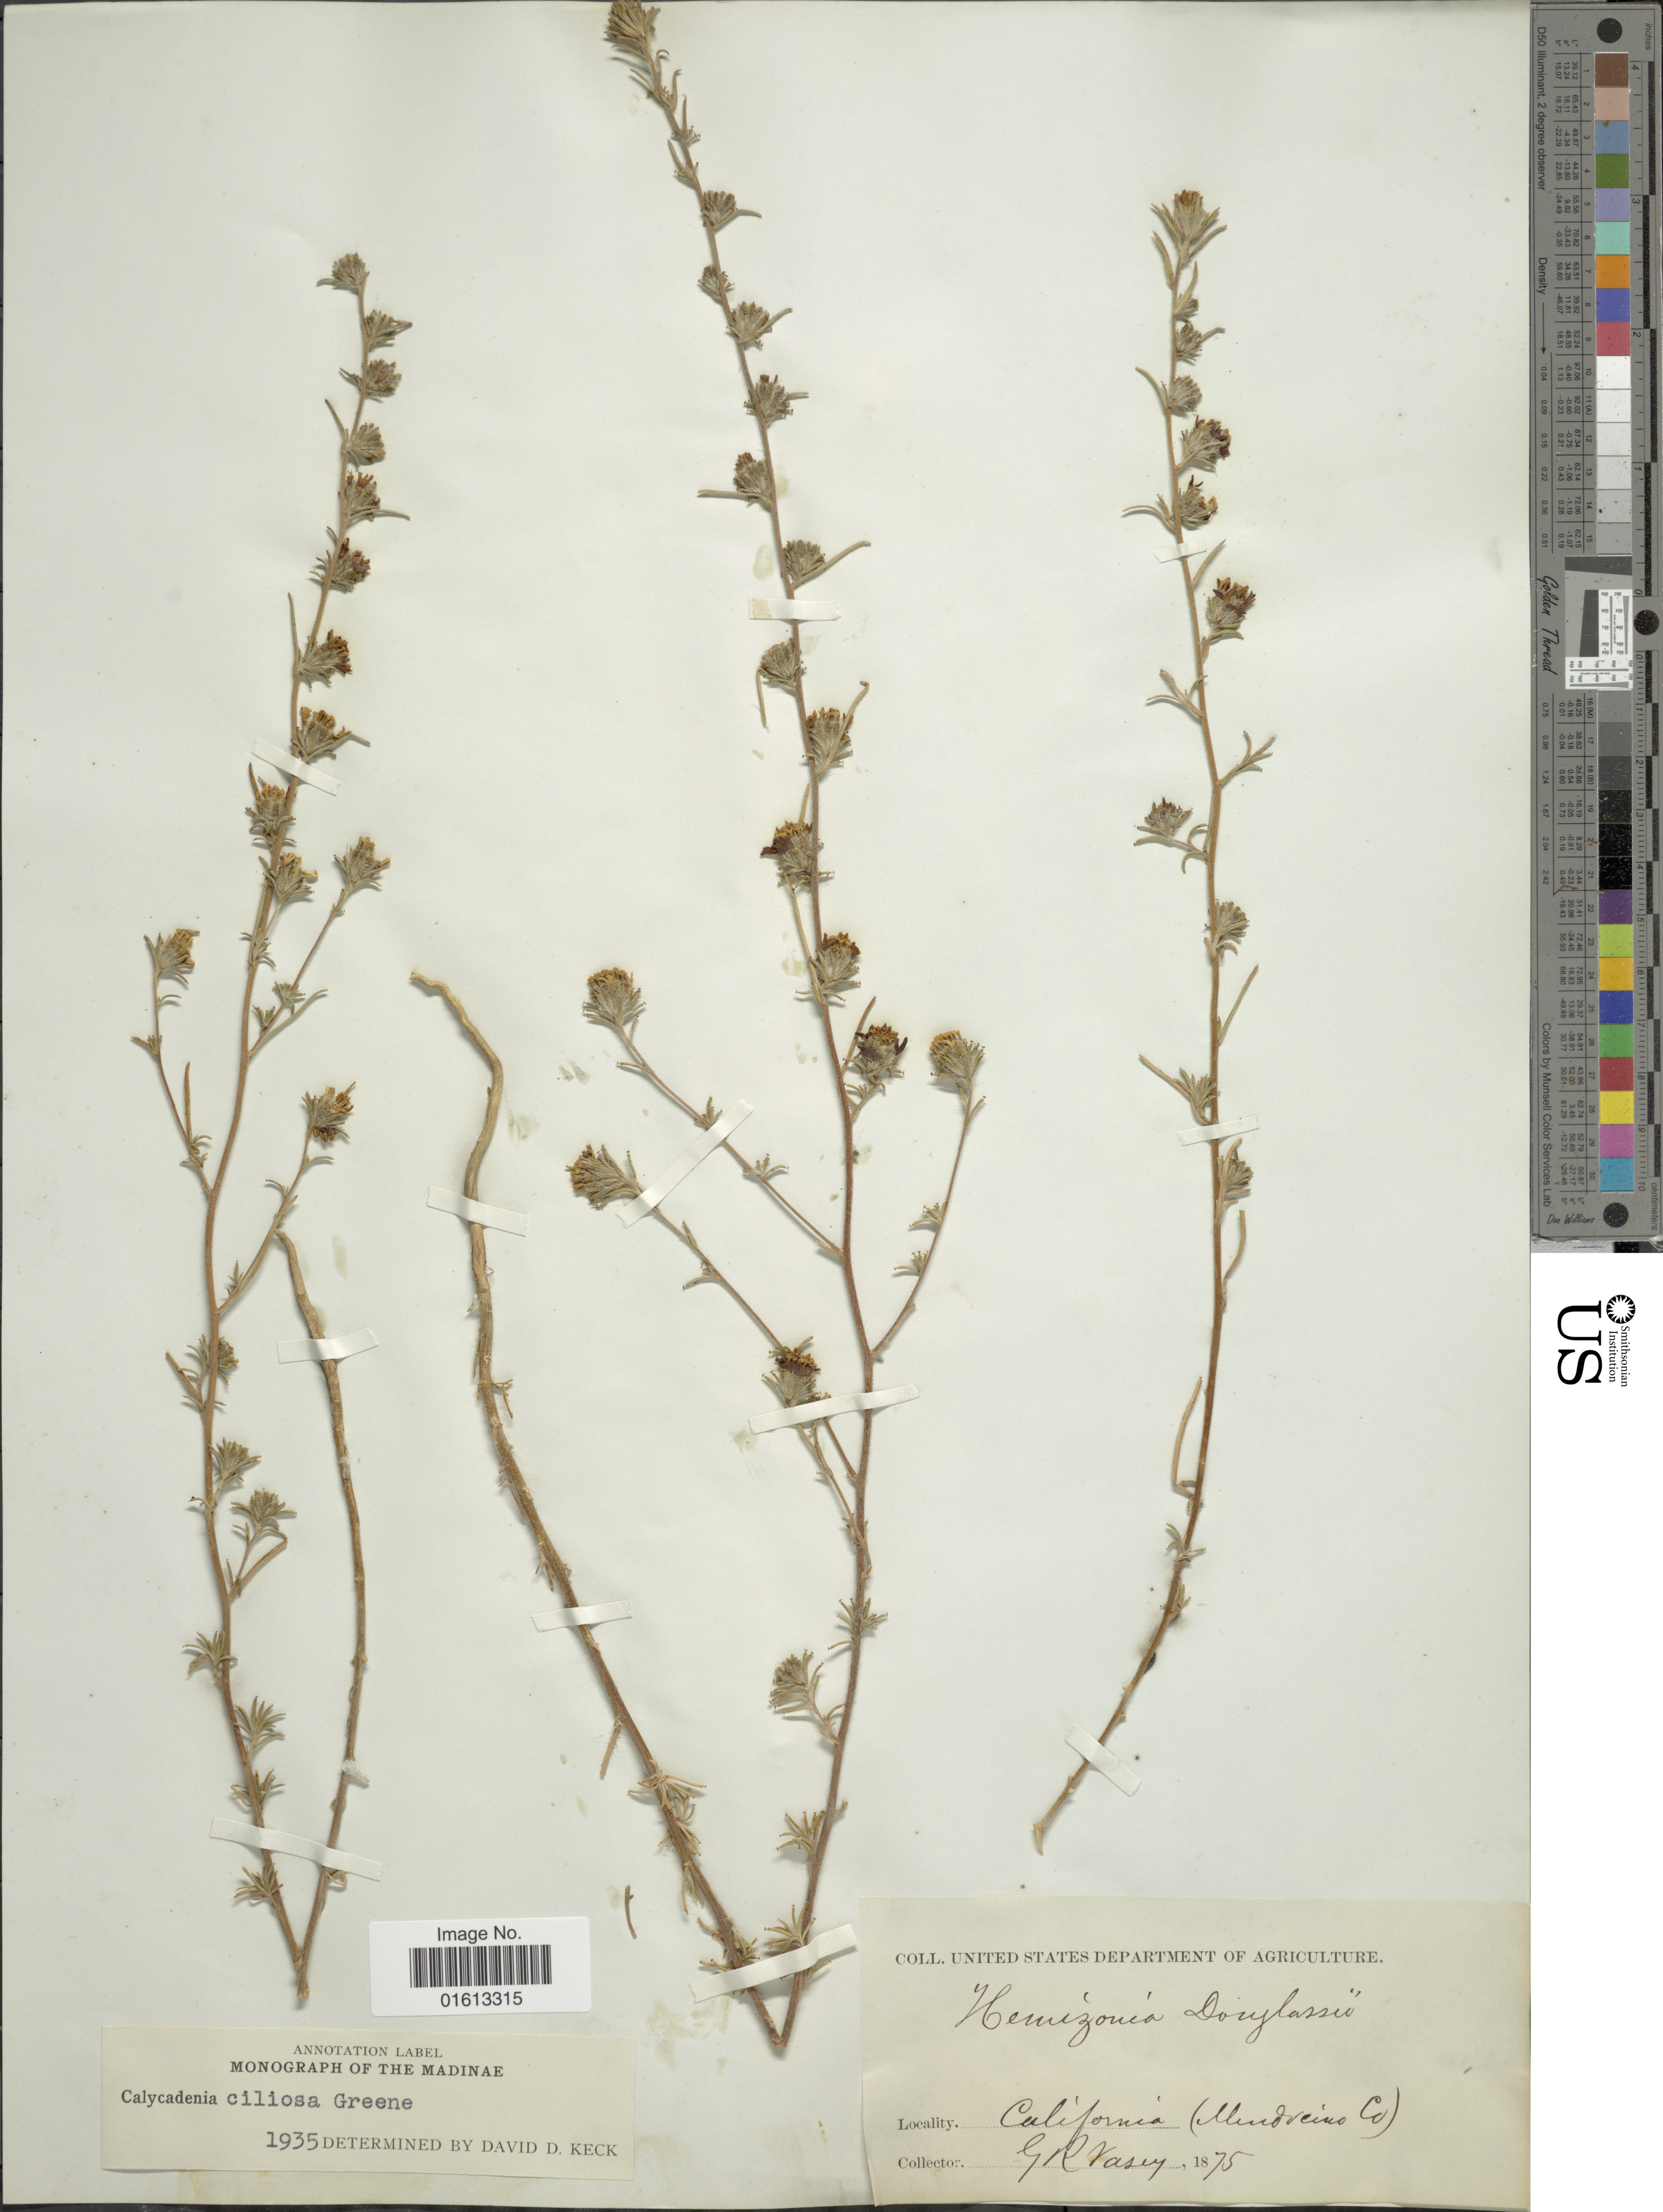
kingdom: Plantae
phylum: Tracheophyta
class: Magnoliopsida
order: Asterales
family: Asteraceae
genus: Calycadenia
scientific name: Calycadenia ciliosa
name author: Greene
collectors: G. R. Vasey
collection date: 1875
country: United States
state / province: Oregon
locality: Mendecino Co.